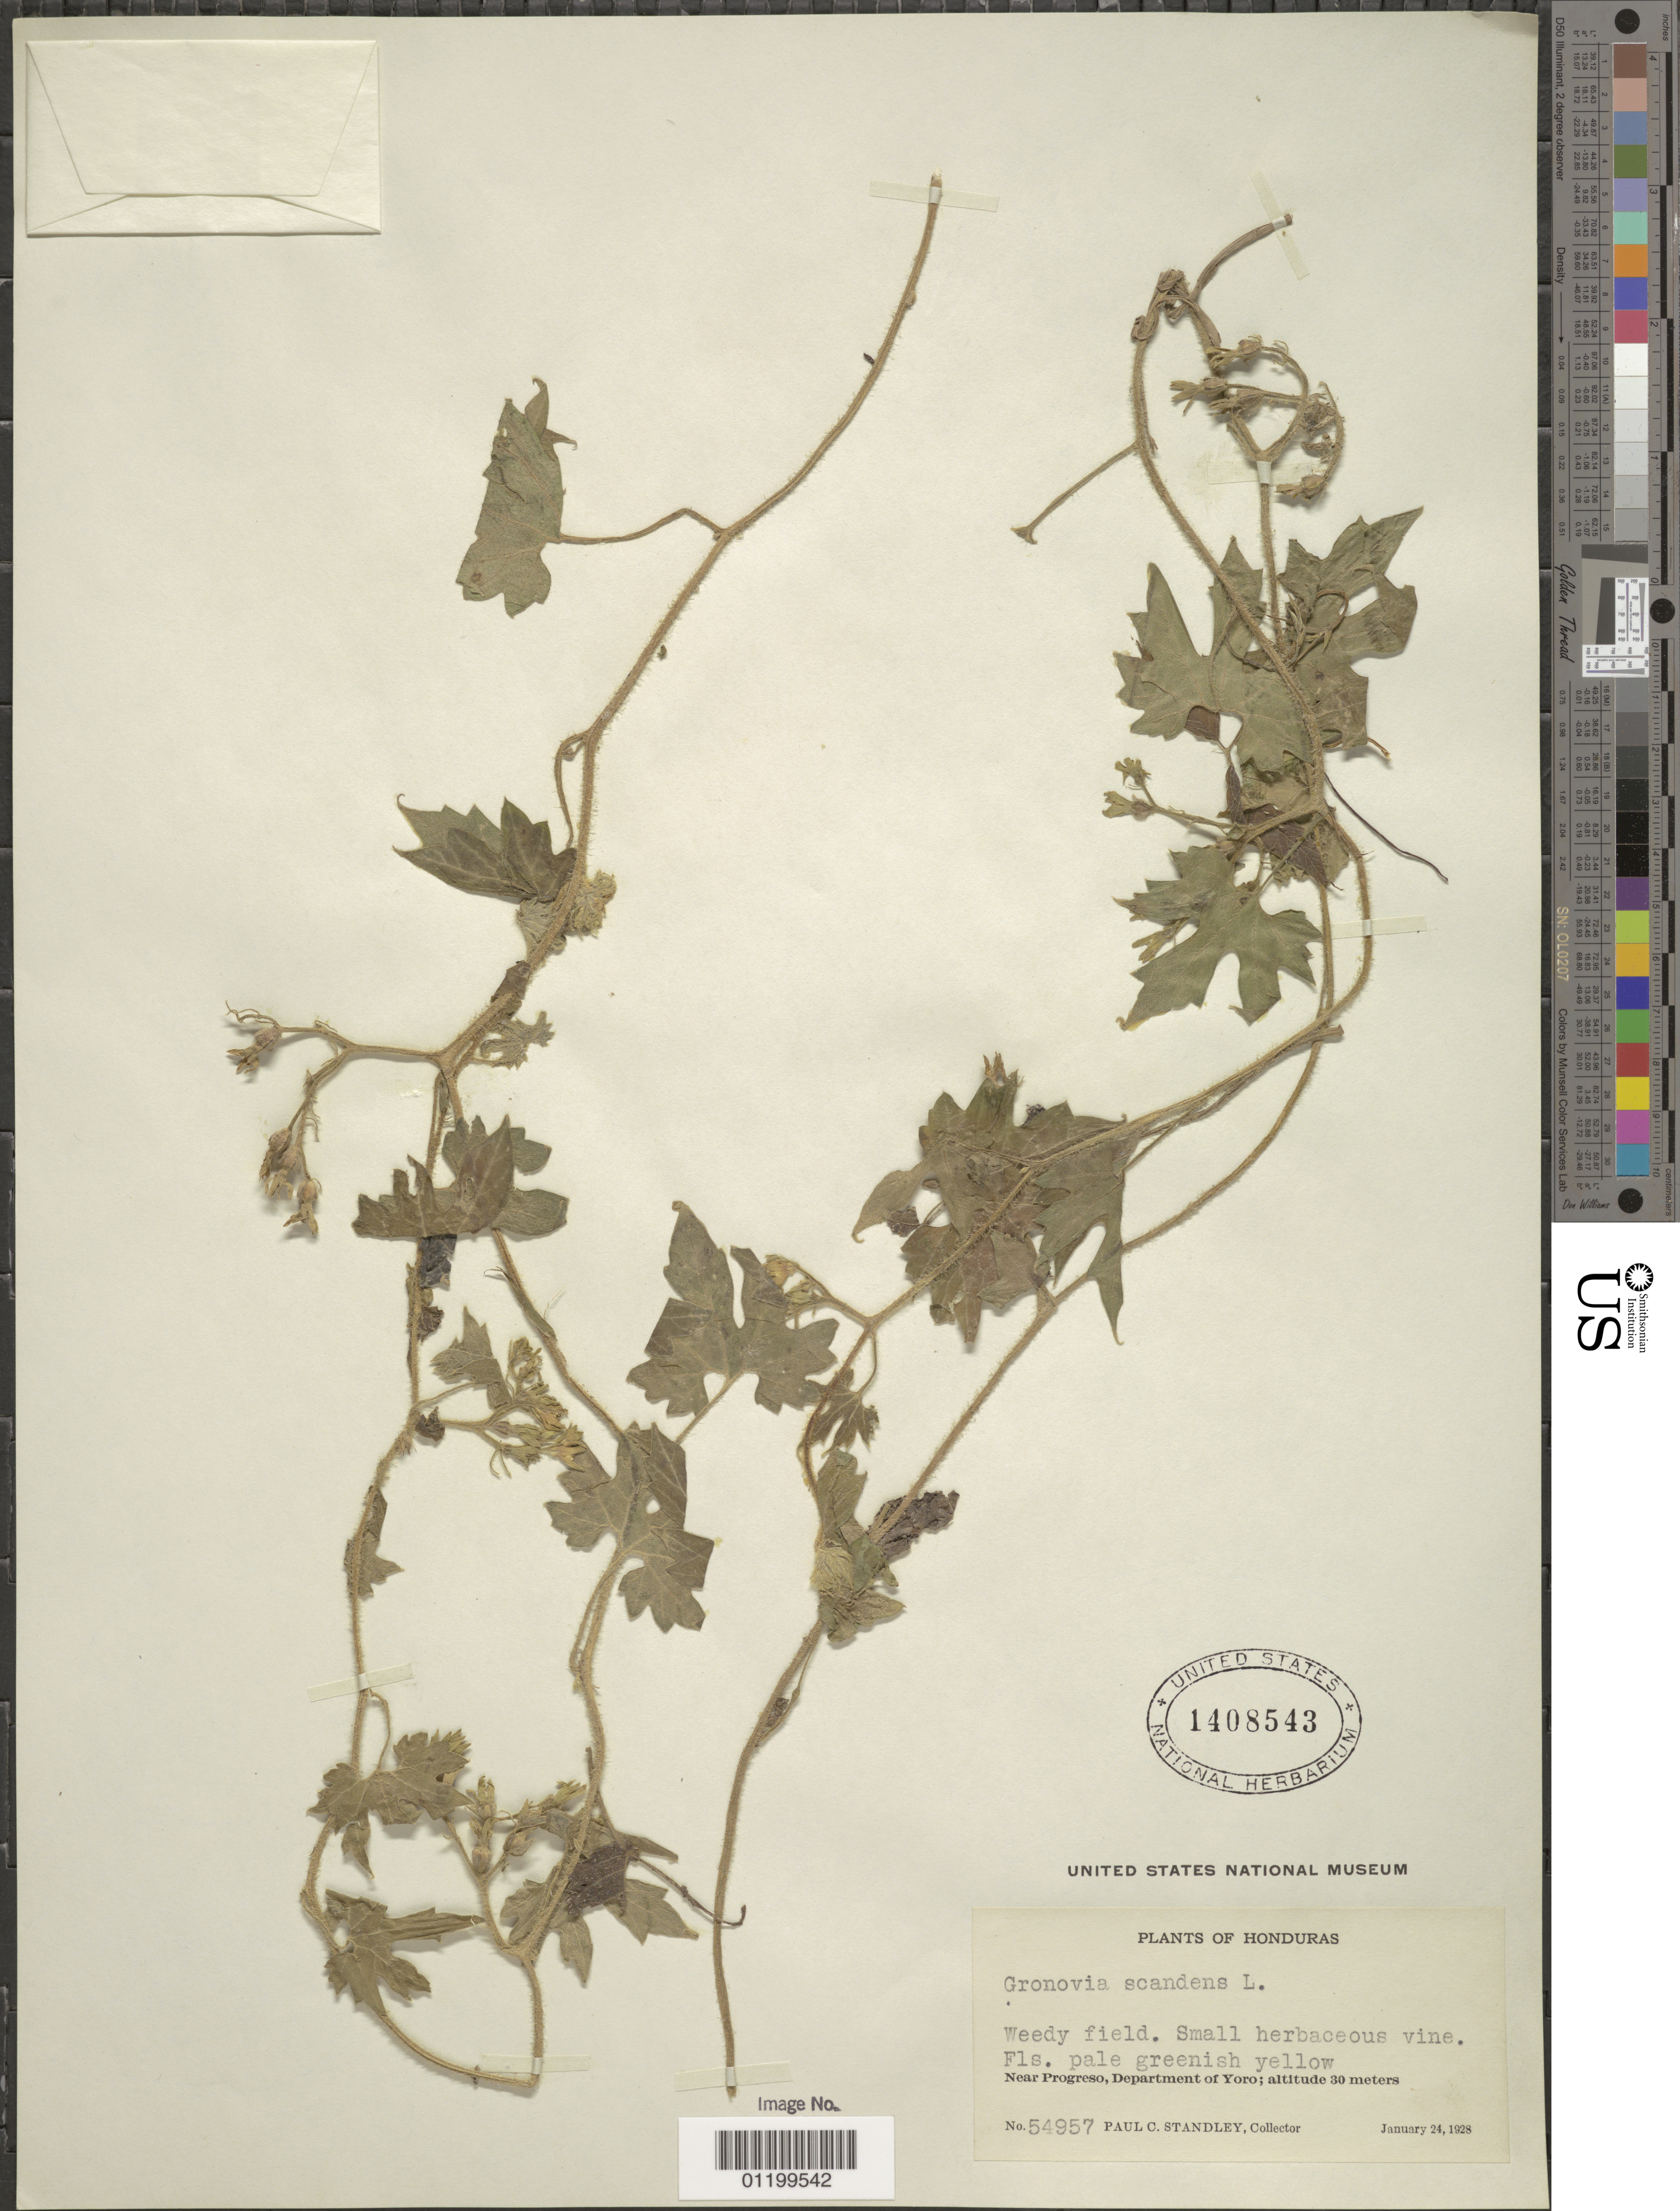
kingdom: Plantae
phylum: Tracheophyta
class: Magnoliopsida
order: Cornales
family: Loasaceae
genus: Gronovia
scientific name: Gronovia scandens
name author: L.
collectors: P. C. Standley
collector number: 54957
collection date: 1928-01-24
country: Honduras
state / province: Yoro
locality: Near Progreso.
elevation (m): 30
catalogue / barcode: US 1408543